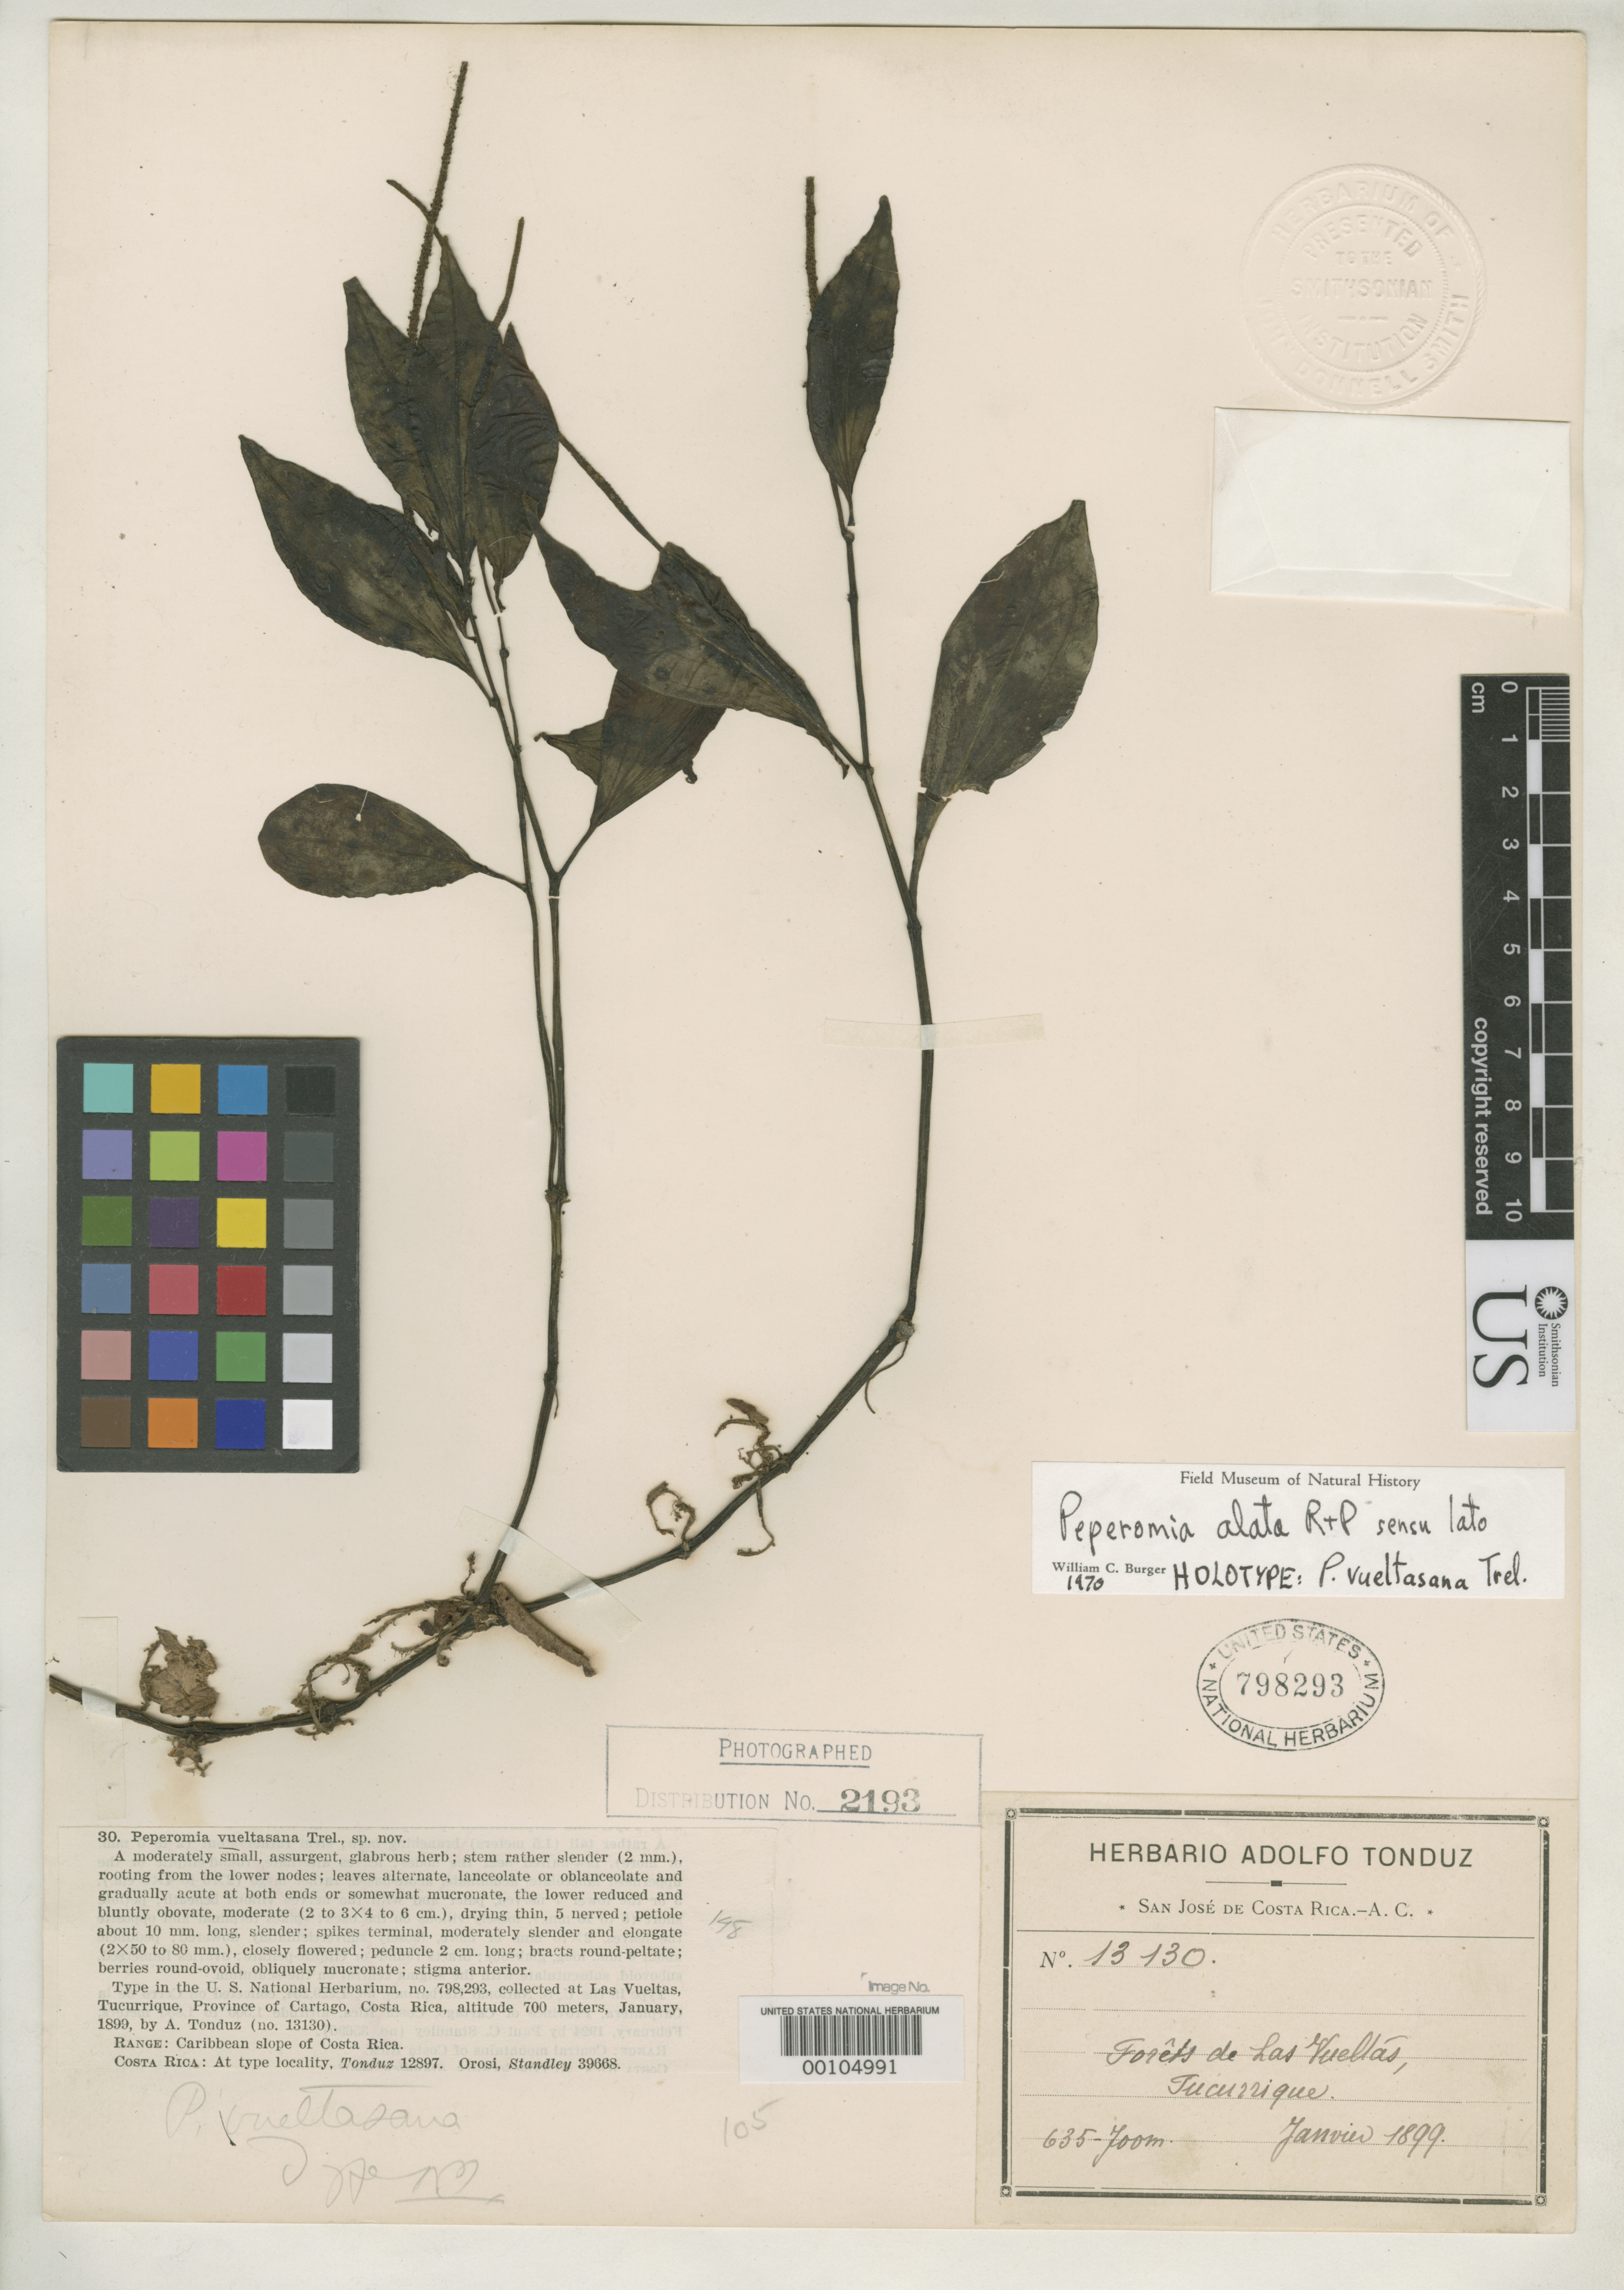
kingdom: Plantae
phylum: Tracheophyta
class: Magnoliopsida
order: Piperales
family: Piperaceae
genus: Peperomia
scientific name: Peperomia vueltasana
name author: Trel.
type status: Holotype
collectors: A. Tonduz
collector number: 13130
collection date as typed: Jan 1899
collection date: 1899-01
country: Costa Rica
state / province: Cartago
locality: Las Vueltas, Tucurrique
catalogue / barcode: US 798293